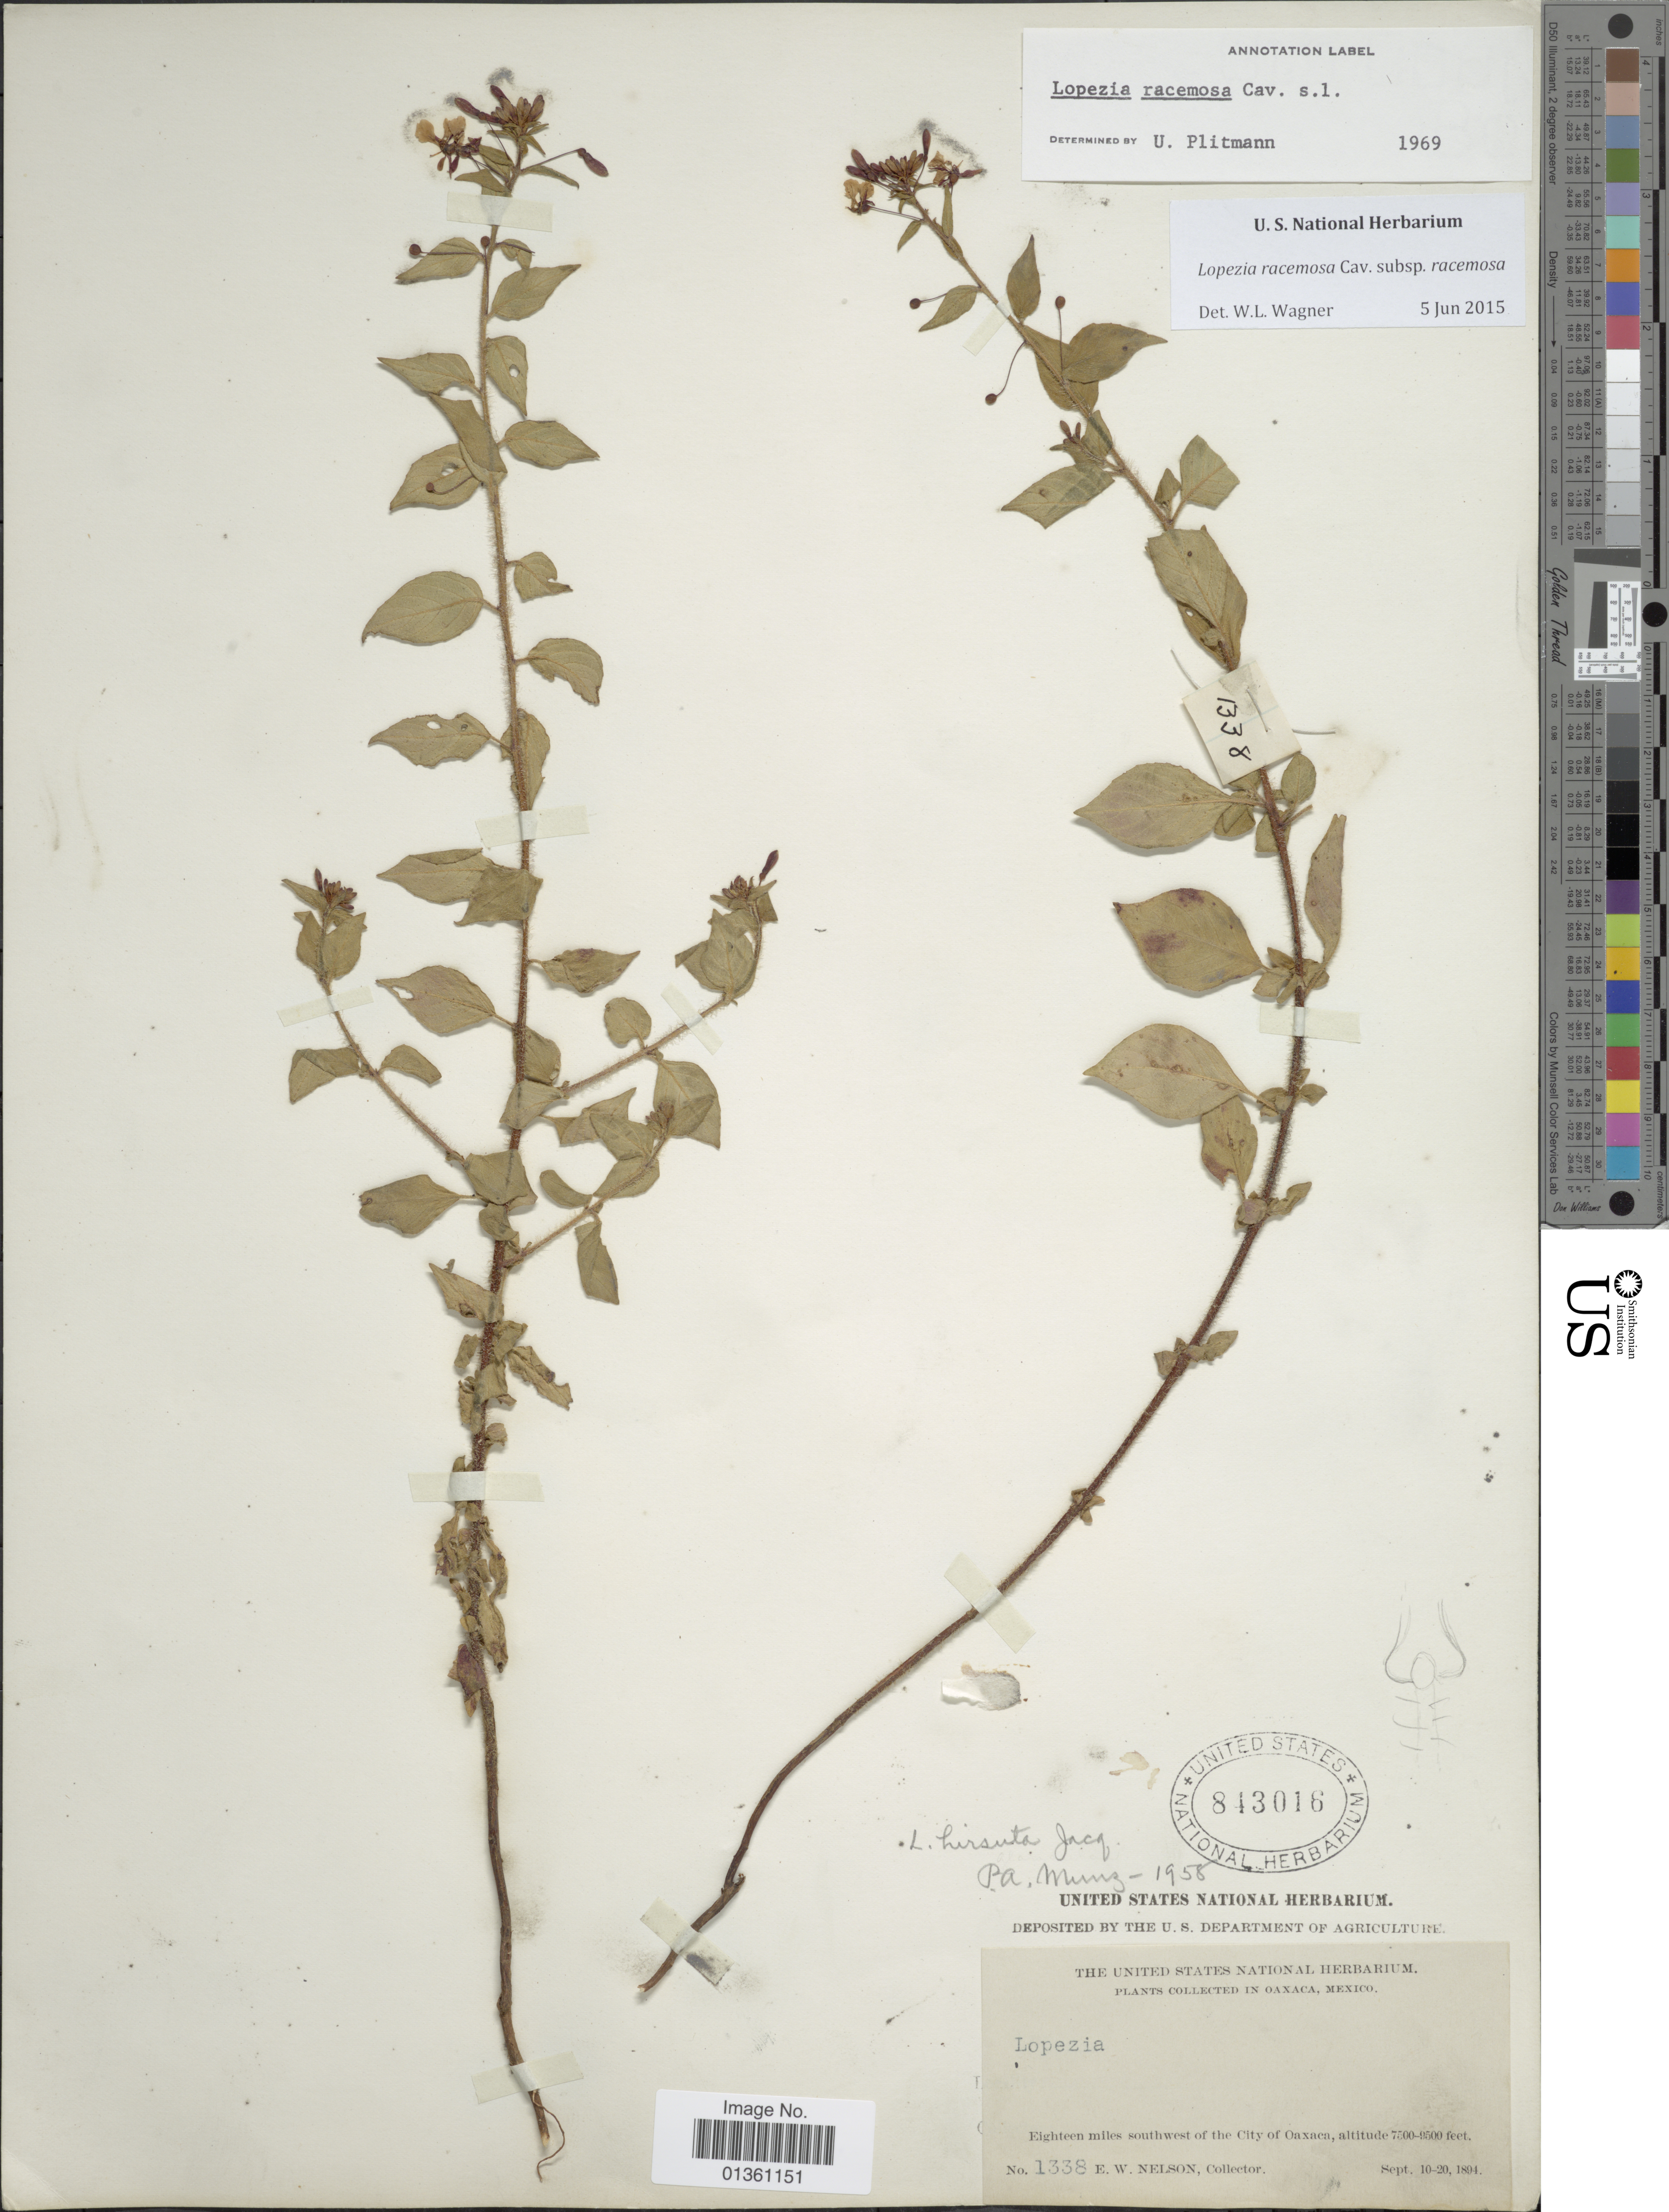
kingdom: Plantae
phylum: Tracheophyta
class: Magnoliopsida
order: Myrtales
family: Onagraceae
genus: Lopezia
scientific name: Lopezia racemosa subsp. racemosa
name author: Cav.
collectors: E. W. Nelson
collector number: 1338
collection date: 1894-09-10/1894-09-20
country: Mexico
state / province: Oaxaca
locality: Eighteen miles southwest of the City of Oaxaca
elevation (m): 2286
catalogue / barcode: US 843016